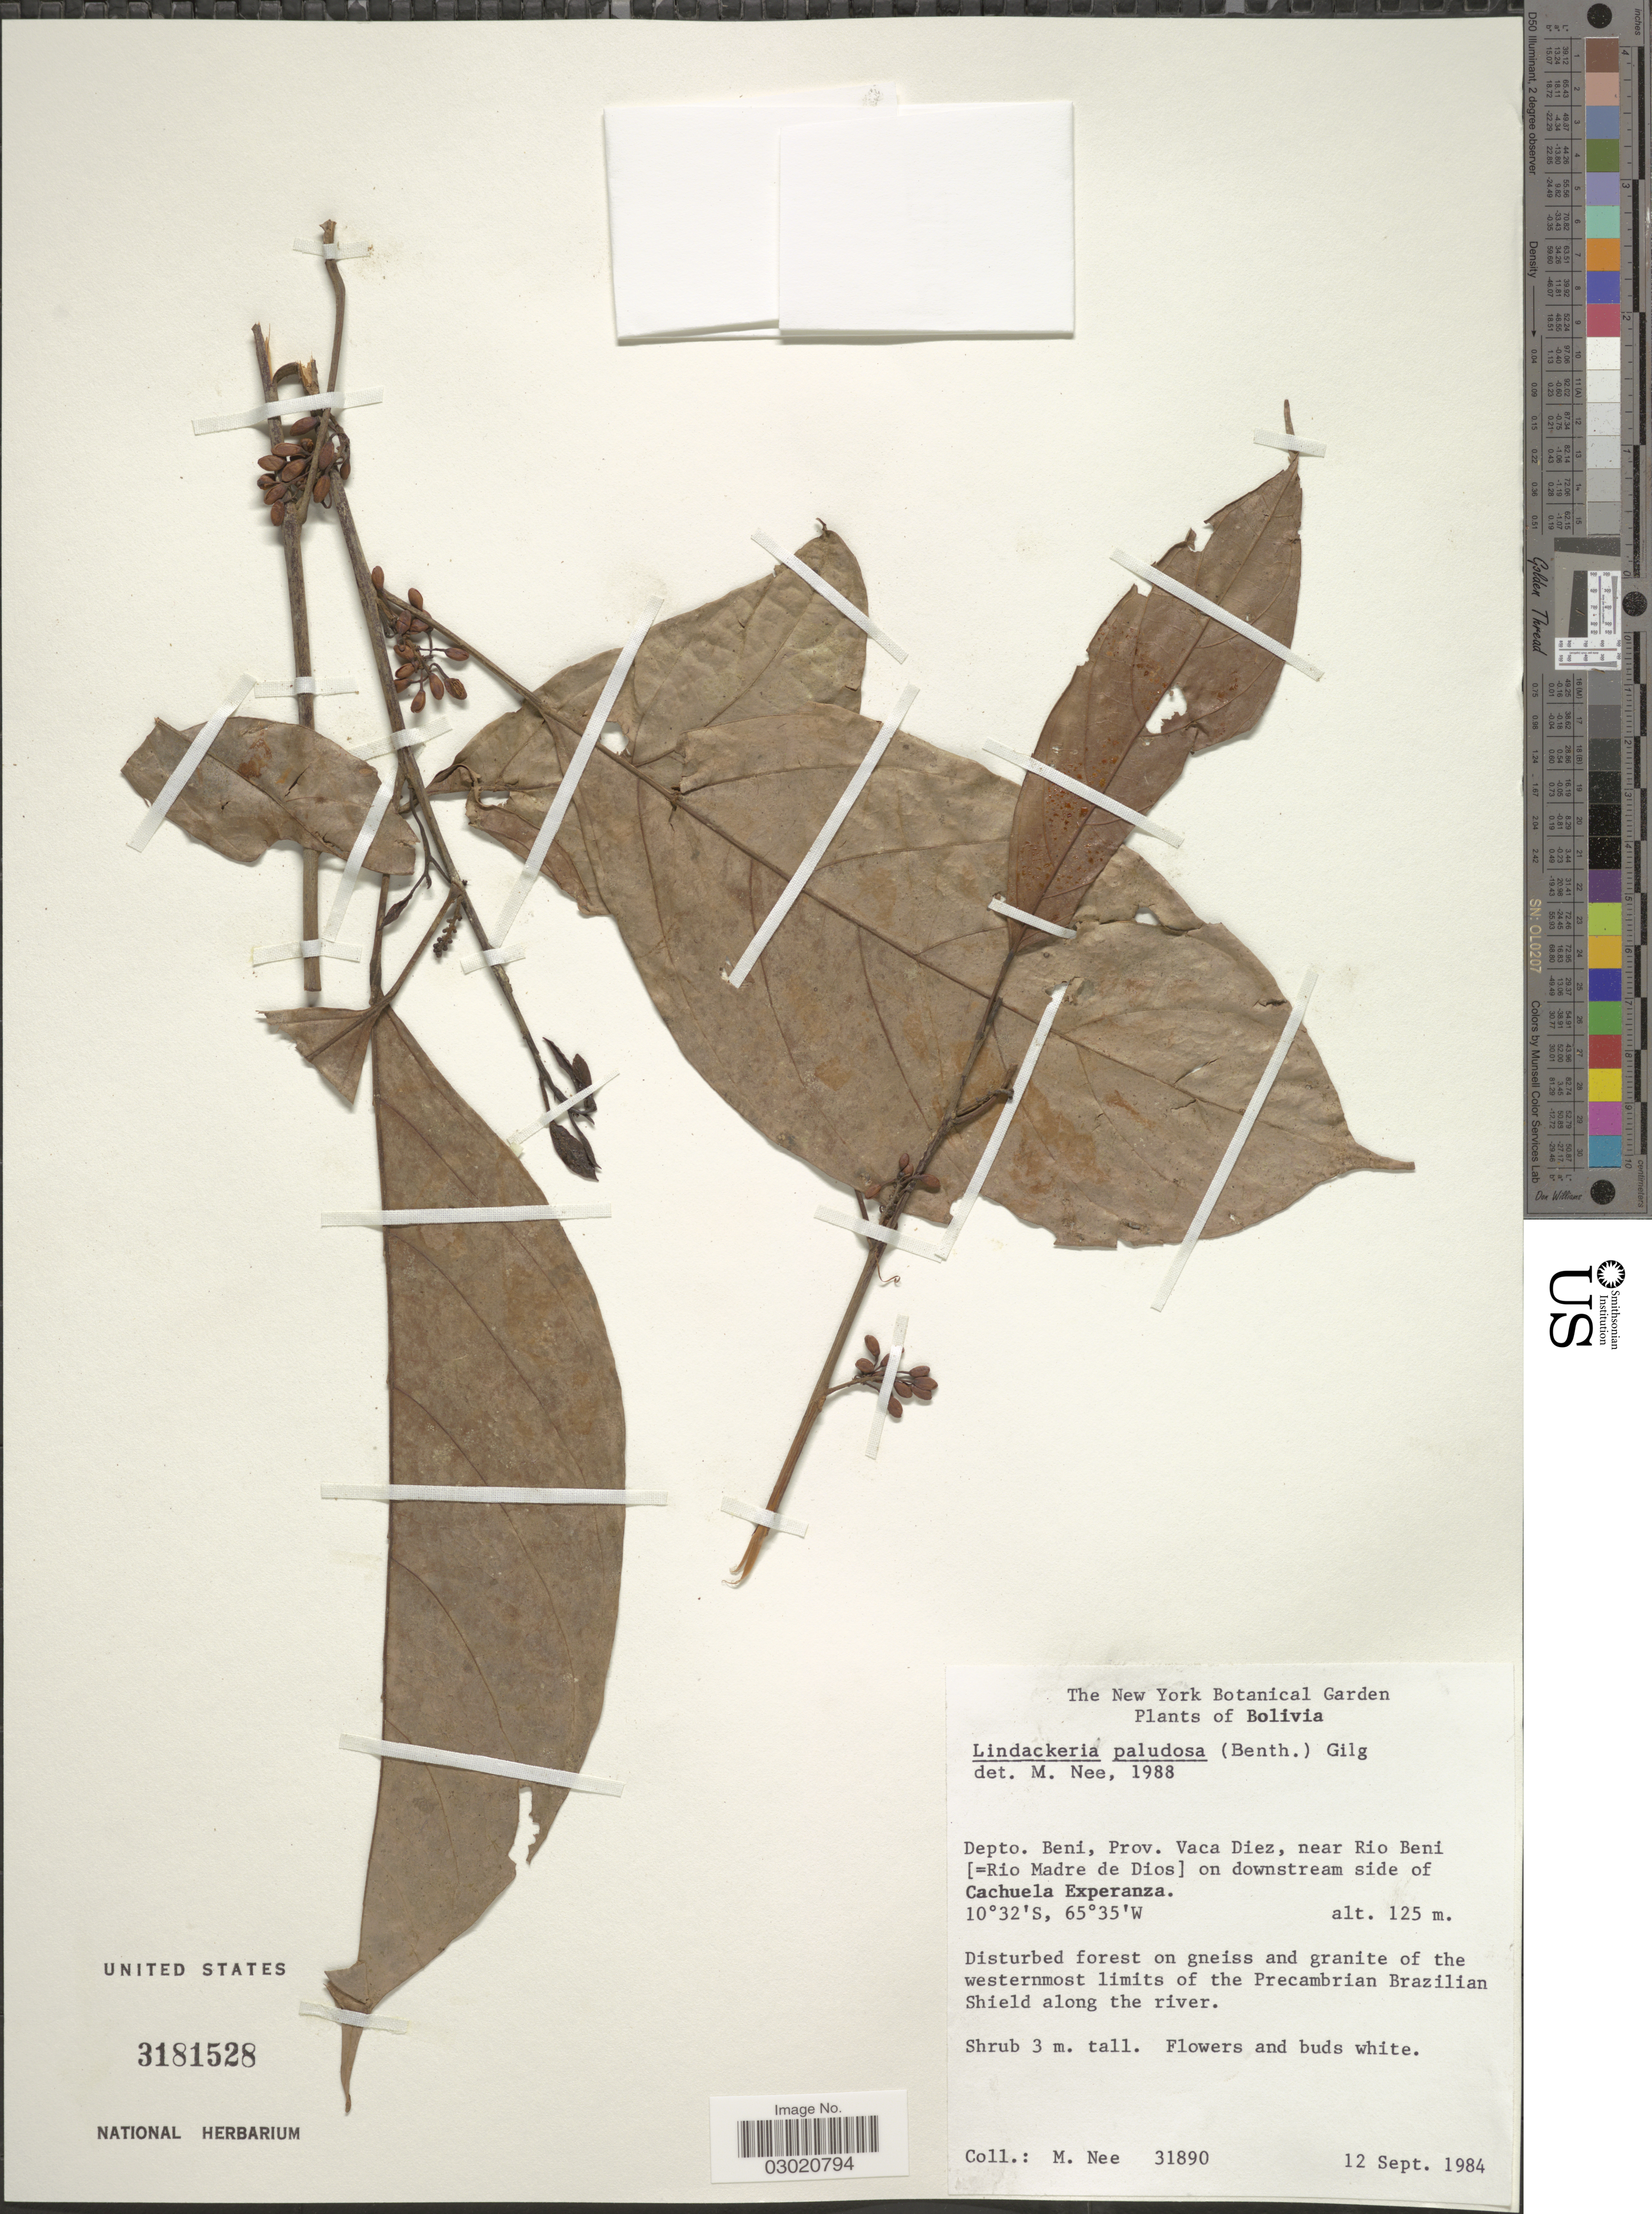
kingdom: Plantae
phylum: Tracheophyta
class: Magnoliopsida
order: Malpighiales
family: Achariaceae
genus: Lindackeria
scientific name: Lindackeria paludosa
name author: (Benth.) Gilg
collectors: M. Nee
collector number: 31890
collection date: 1984-09-12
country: Bolivia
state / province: Beni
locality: Depto. Beni, Prov. Vaca Diez, near Rio Beni [=Rio Madre de Dios] on downstream side of Cachuela Experanza.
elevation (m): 125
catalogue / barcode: US 3181528